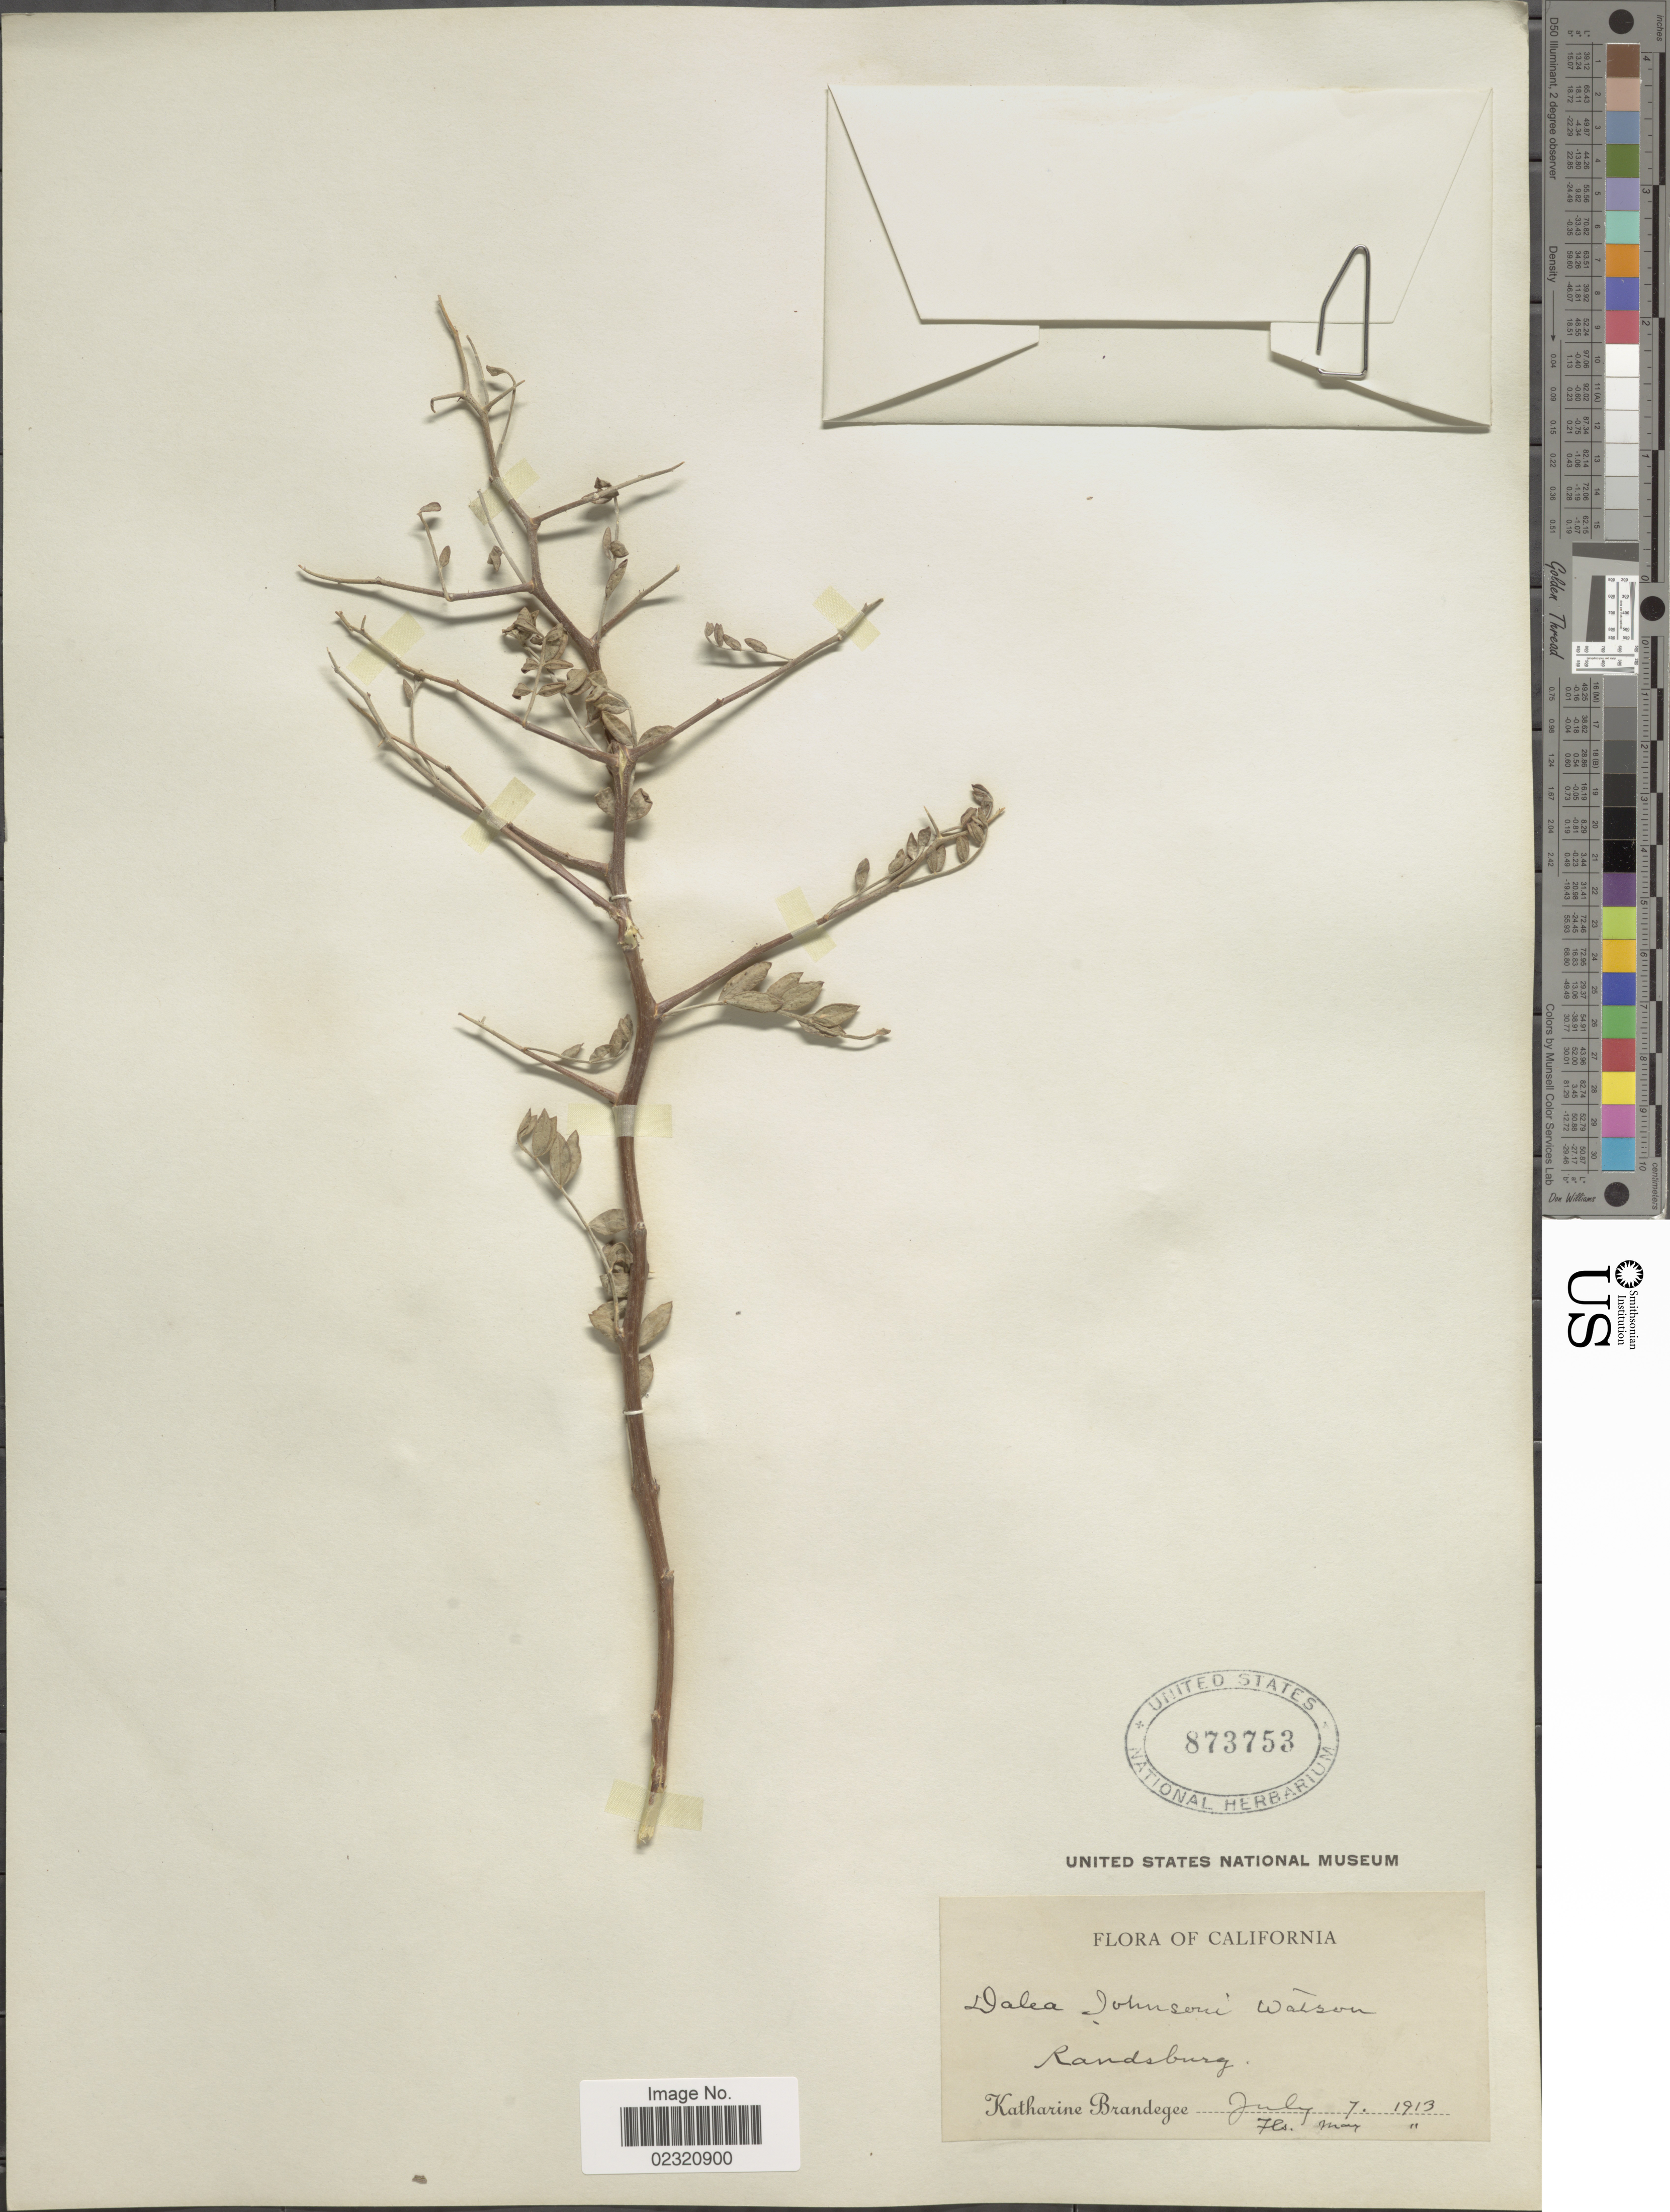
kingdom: Plantae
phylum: Tracheophyta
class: Magnoliopsida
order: Fabales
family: Fabaceae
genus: Psorothamnus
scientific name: Psorothamnus fremontii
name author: (Torr. ex A. Gray) Barneby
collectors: M. K. Brandegee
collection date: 1913-07-07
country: United States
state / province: California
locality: Randsburg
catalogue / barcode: US 873753